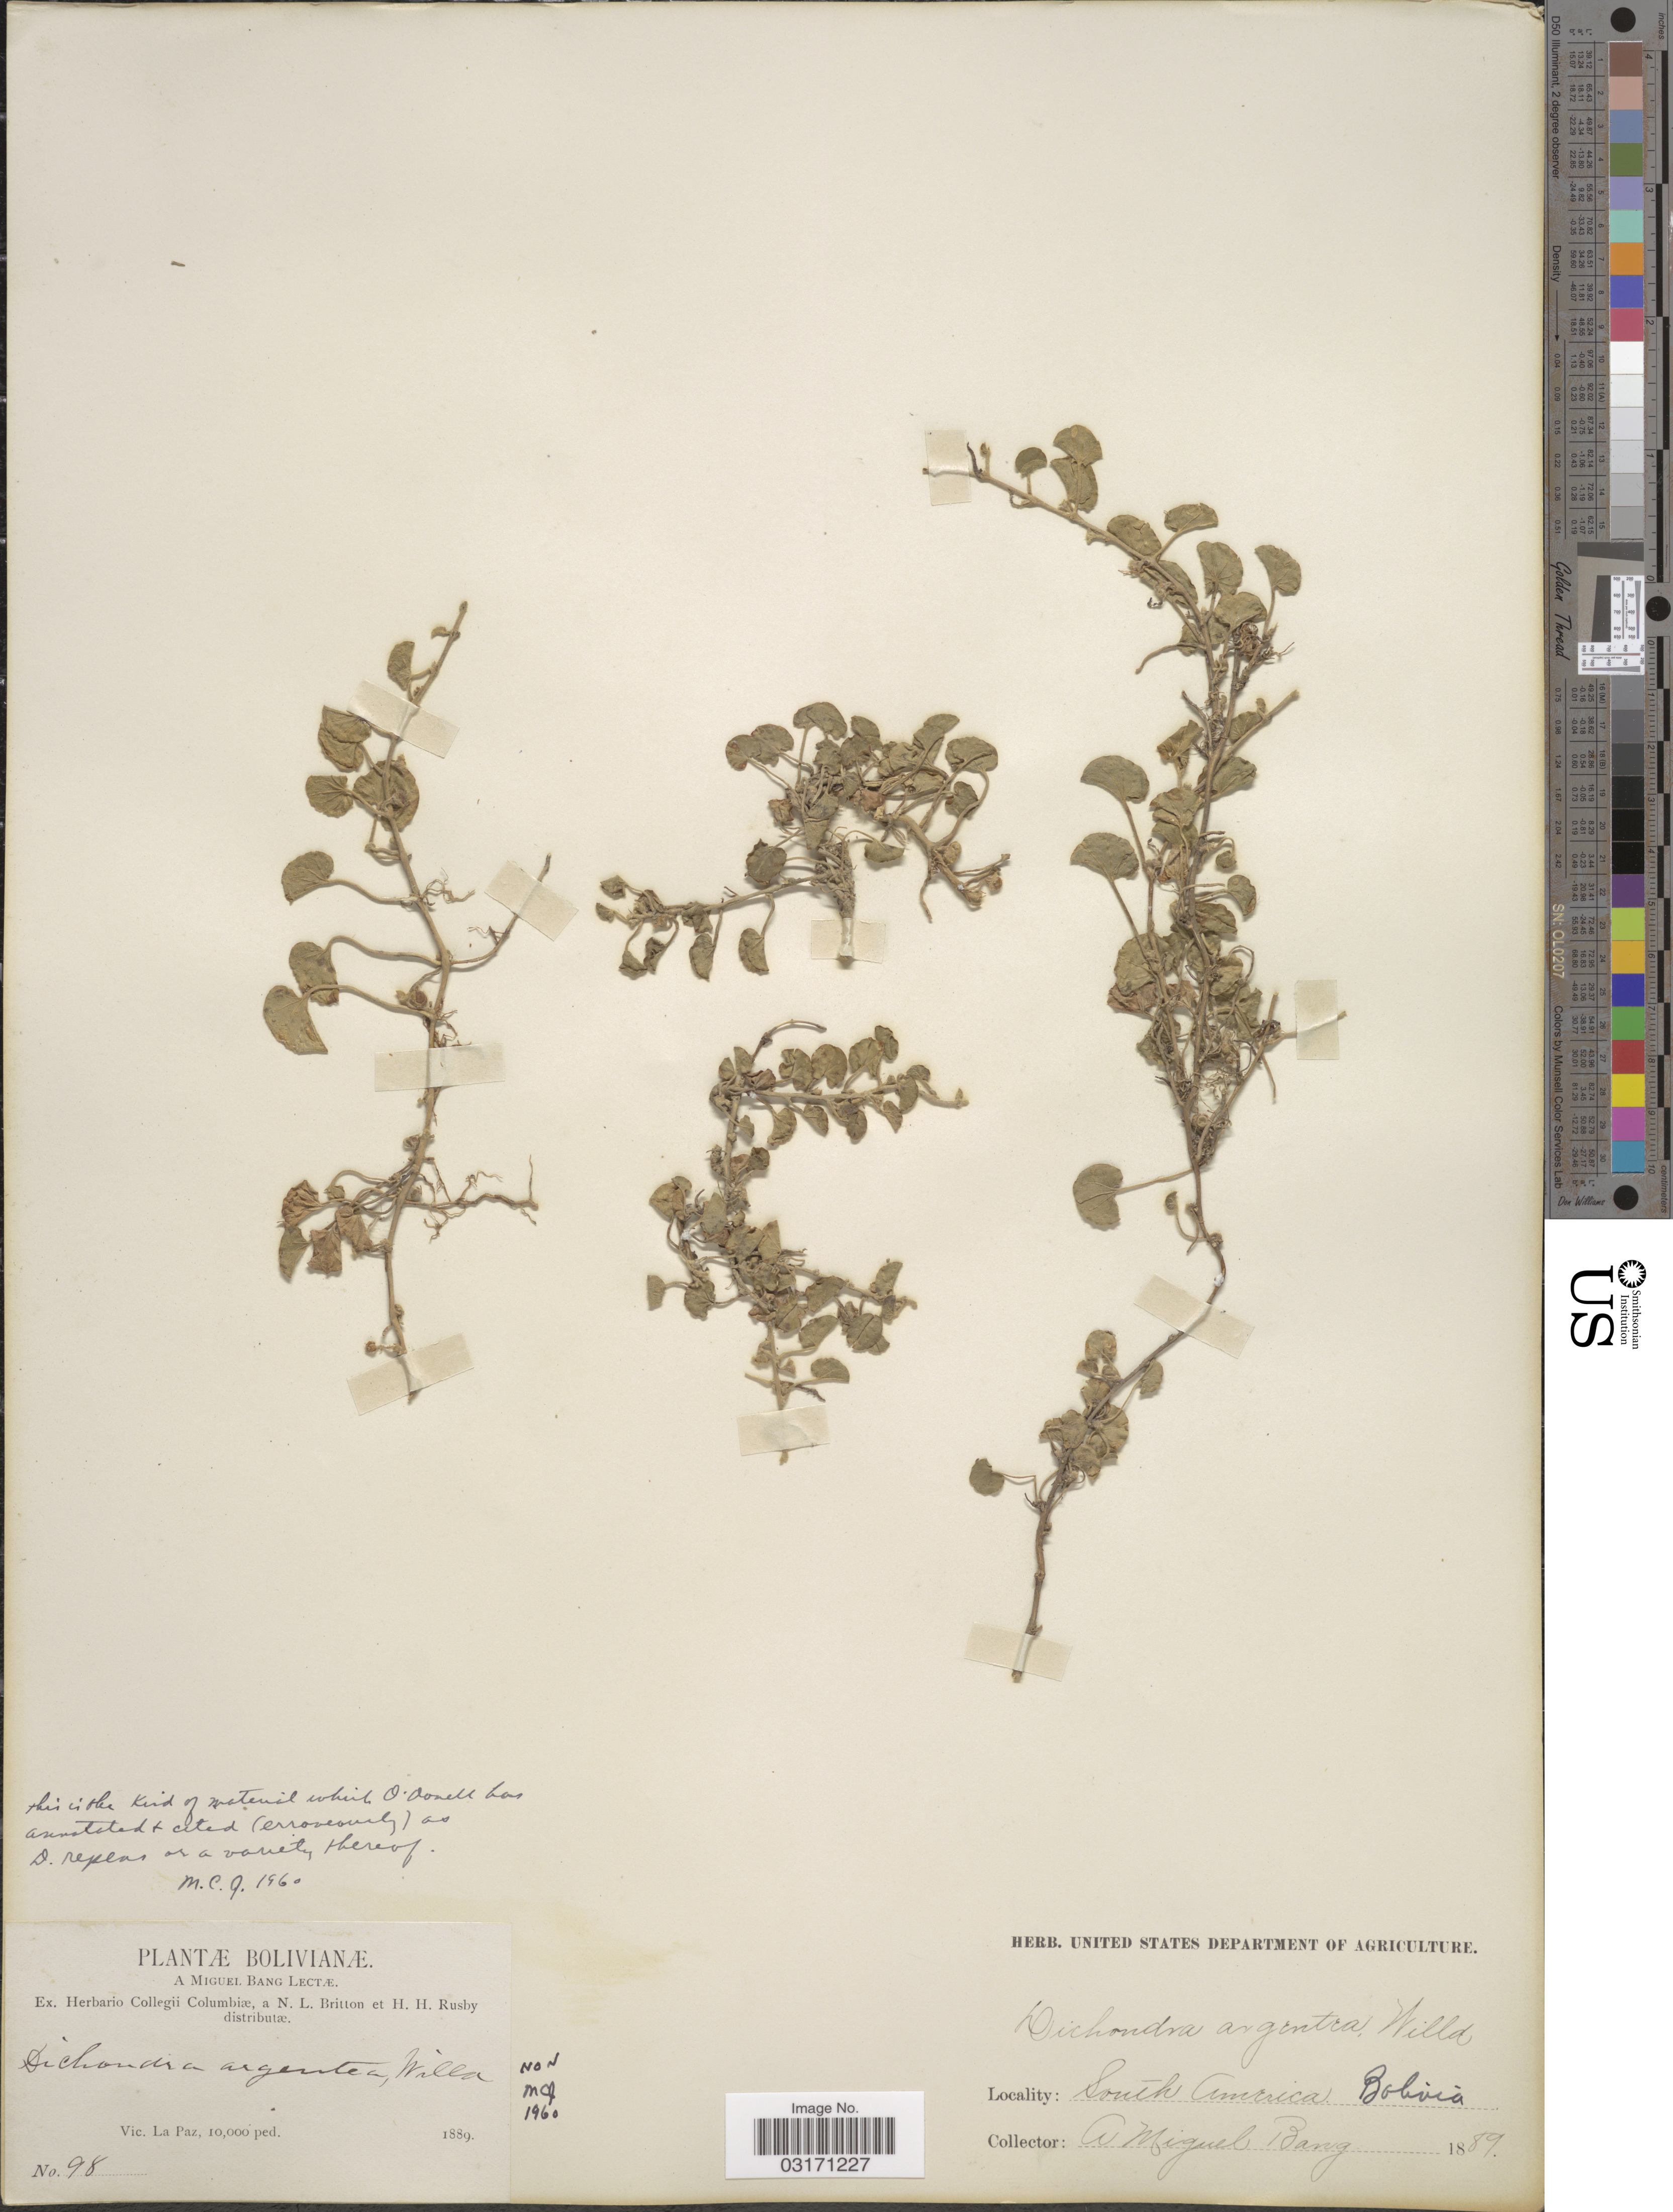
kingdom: Plantae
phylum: Tracheophyta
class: Magnoliopsida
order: Solanales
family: Convolvulaceae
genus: Dichondra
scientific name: Dichondra repens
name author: J.R. Forst. & G. Forst.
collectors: M. Bang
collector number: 98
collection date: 1889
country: Bolivia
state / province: La Paz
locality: Vic. La Paz.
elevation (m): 3048